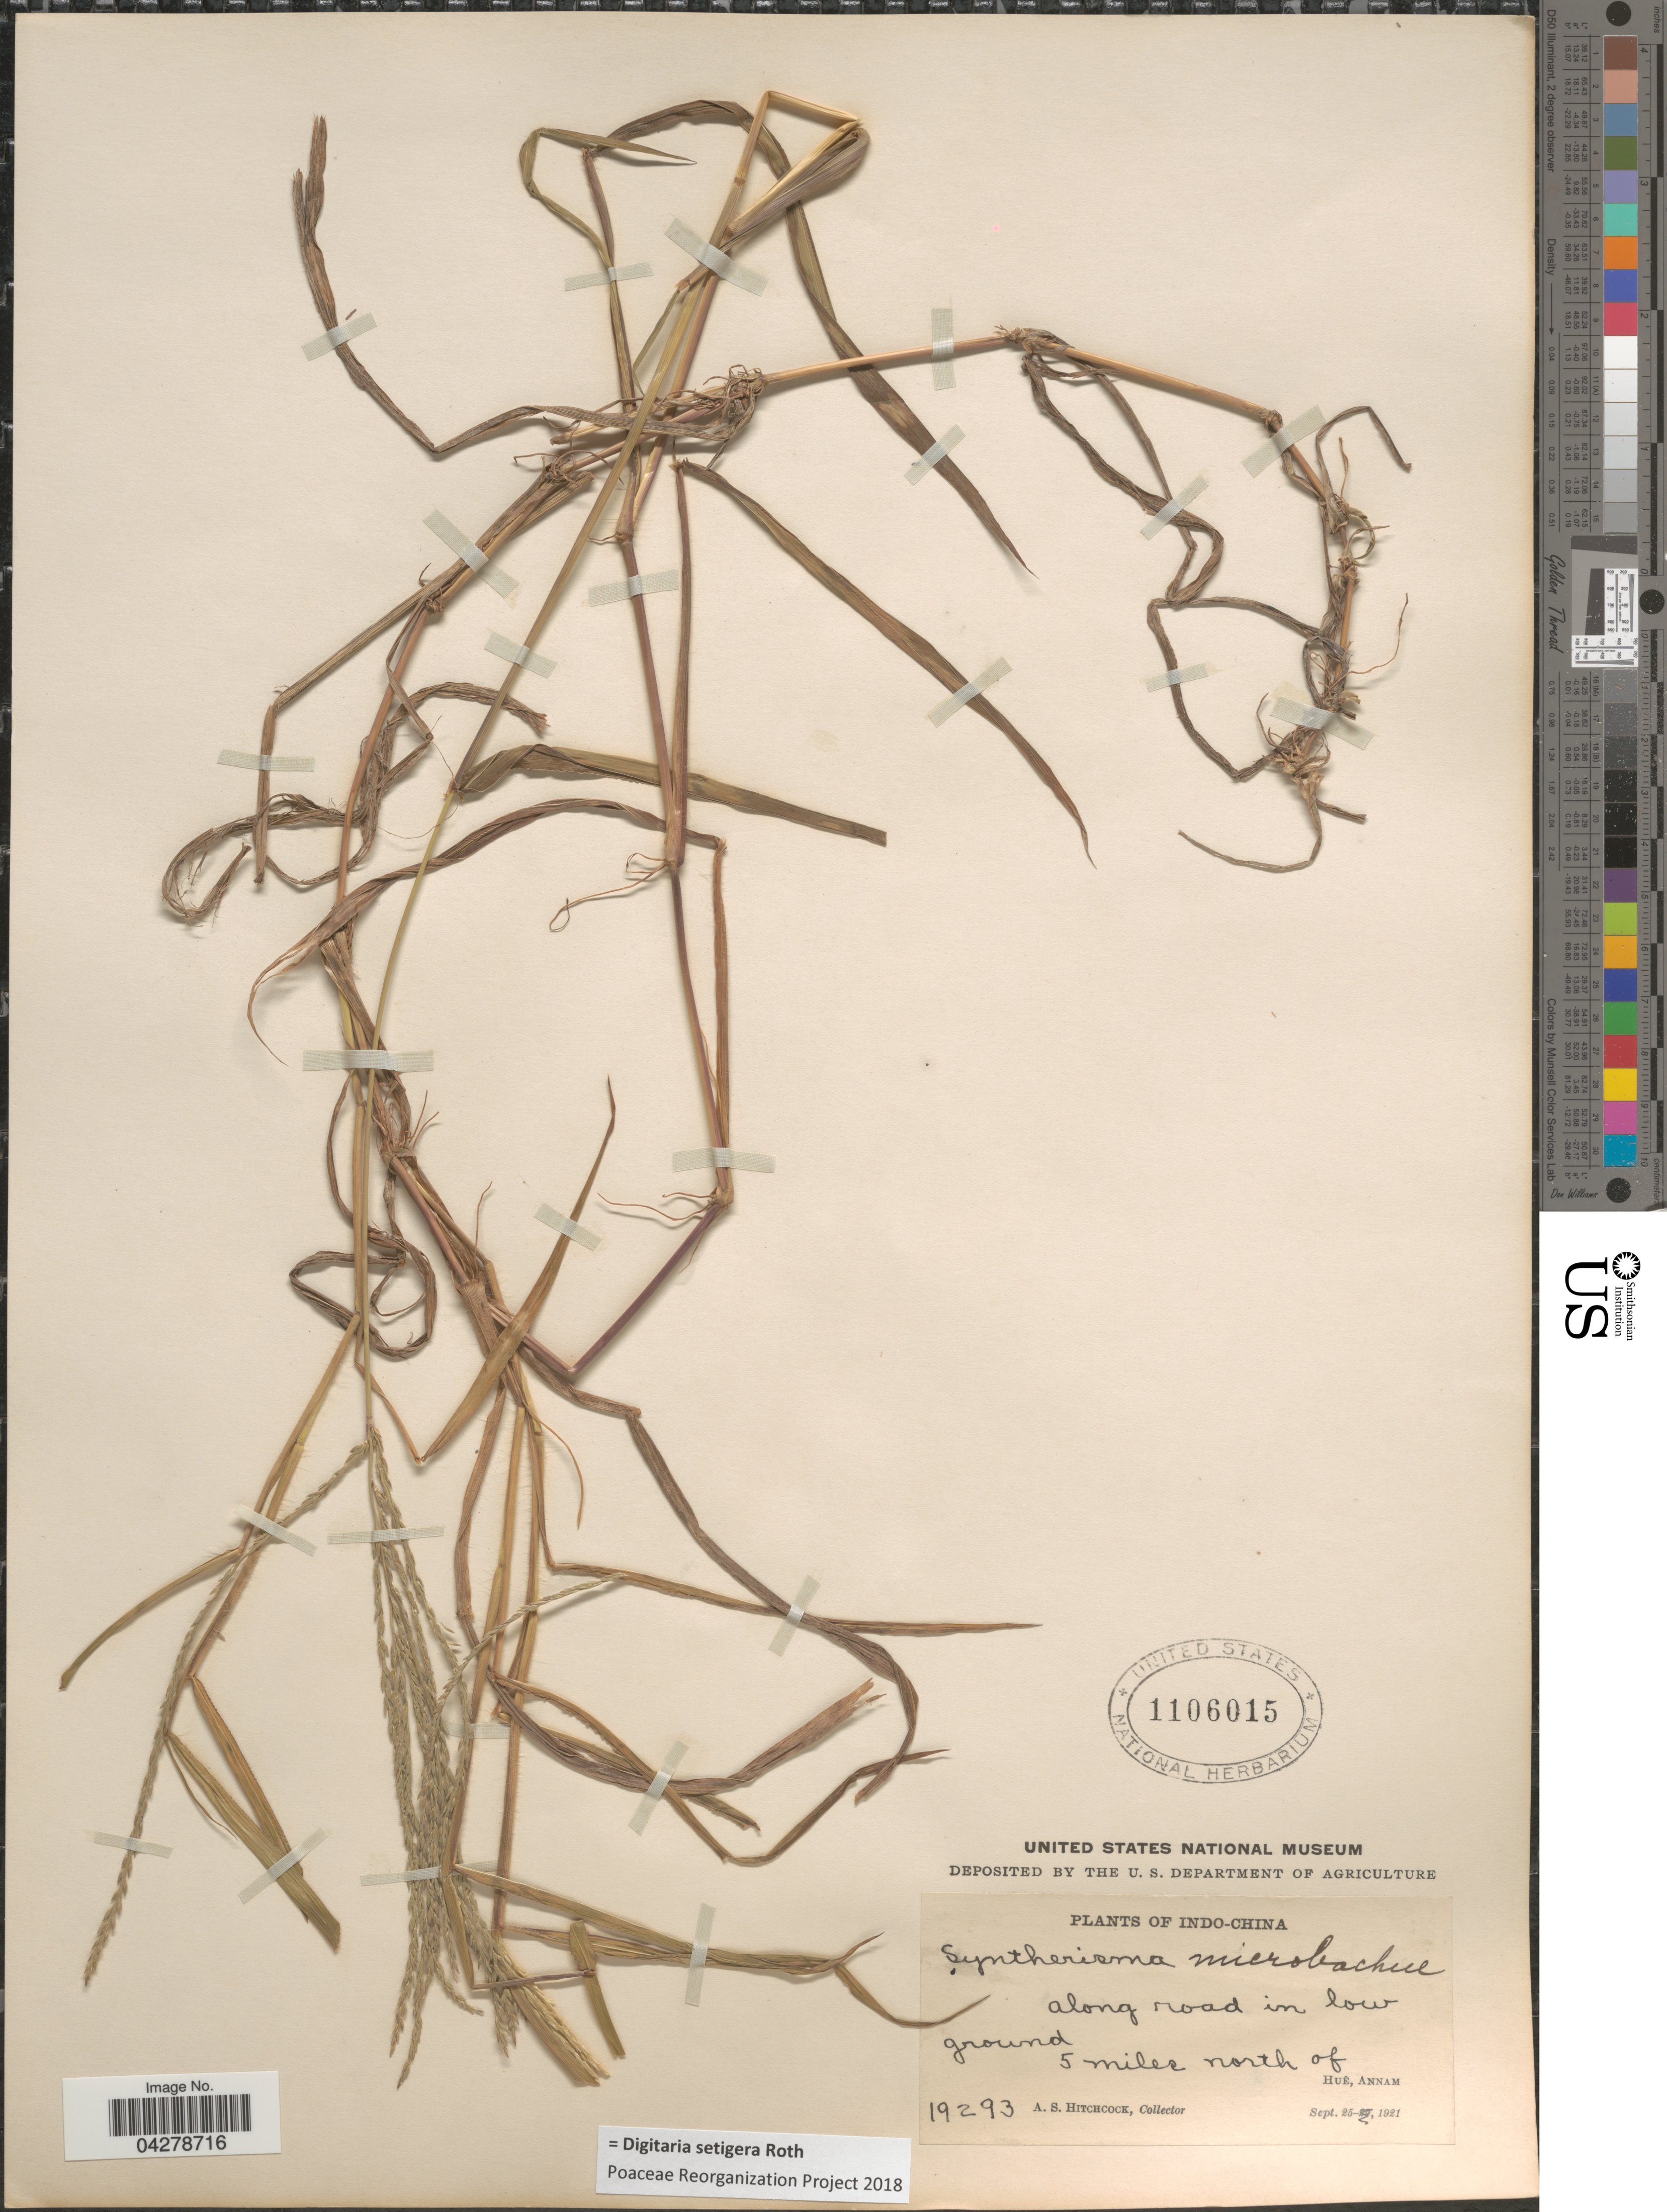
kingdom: Plantae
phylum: Tracheophyta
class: Liliopsida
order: Poales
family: Poaceae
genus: Digitaria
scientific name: Digitaria setigera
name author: Roth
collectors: A. S. Hitchcock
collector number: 19293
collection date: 1921-09-25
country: Vietnam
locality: Along road in low ground 5 miles north of Hue, Annam.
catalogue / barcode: US 1106015